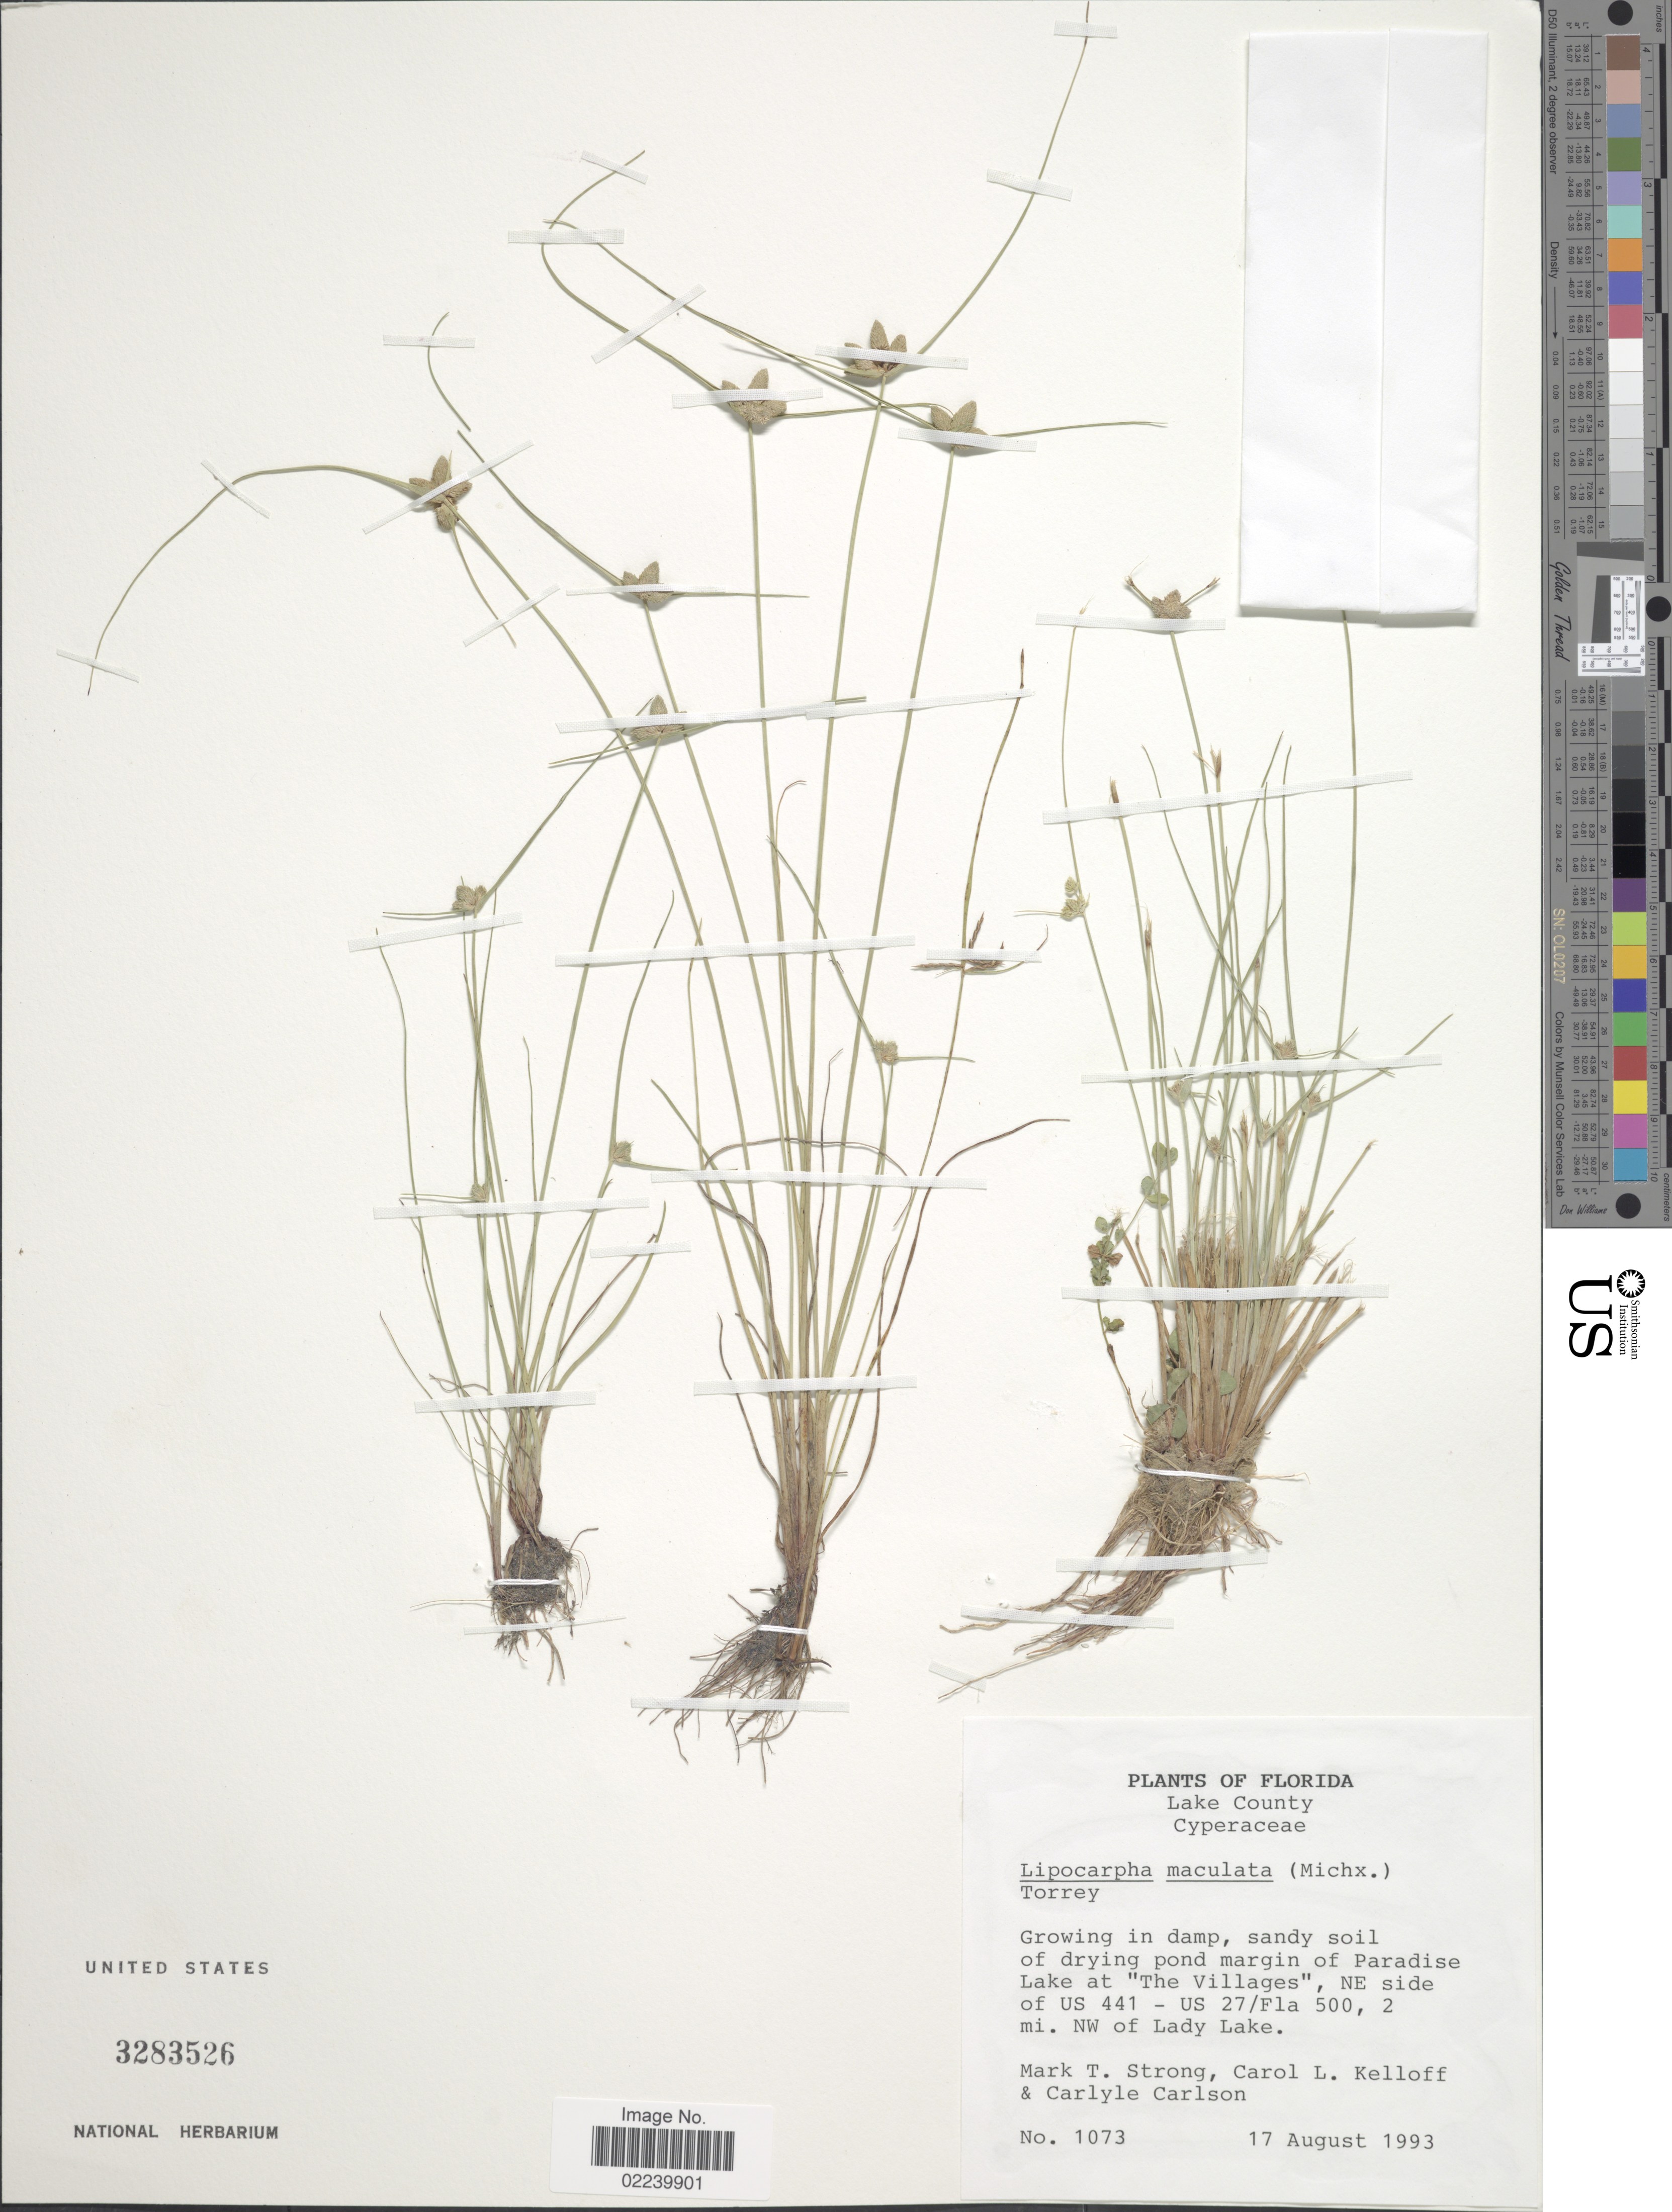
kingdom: Plantae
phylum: Tracheophyta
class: Liliopsida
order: Poales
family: Cyperaceae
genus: Cyperus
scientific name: Cyperus neotropicalis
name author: Alain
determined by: Strong, M. T., (US), Smithsonian Institution - National Museum of Natural History (UNITED STATES)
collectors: M. T. Strong, C. L. Kelloff & C. Carlson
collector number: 1073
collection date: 1993-08-17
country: United States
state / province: Florida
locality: Lake County, growing in damp, sandy soil of drying pond margin of Paradise Lake at "The Villages", NE side of US 441, US 27/Fla 500, 2 mi. NW of Lady Lake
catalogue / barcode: US 3283526